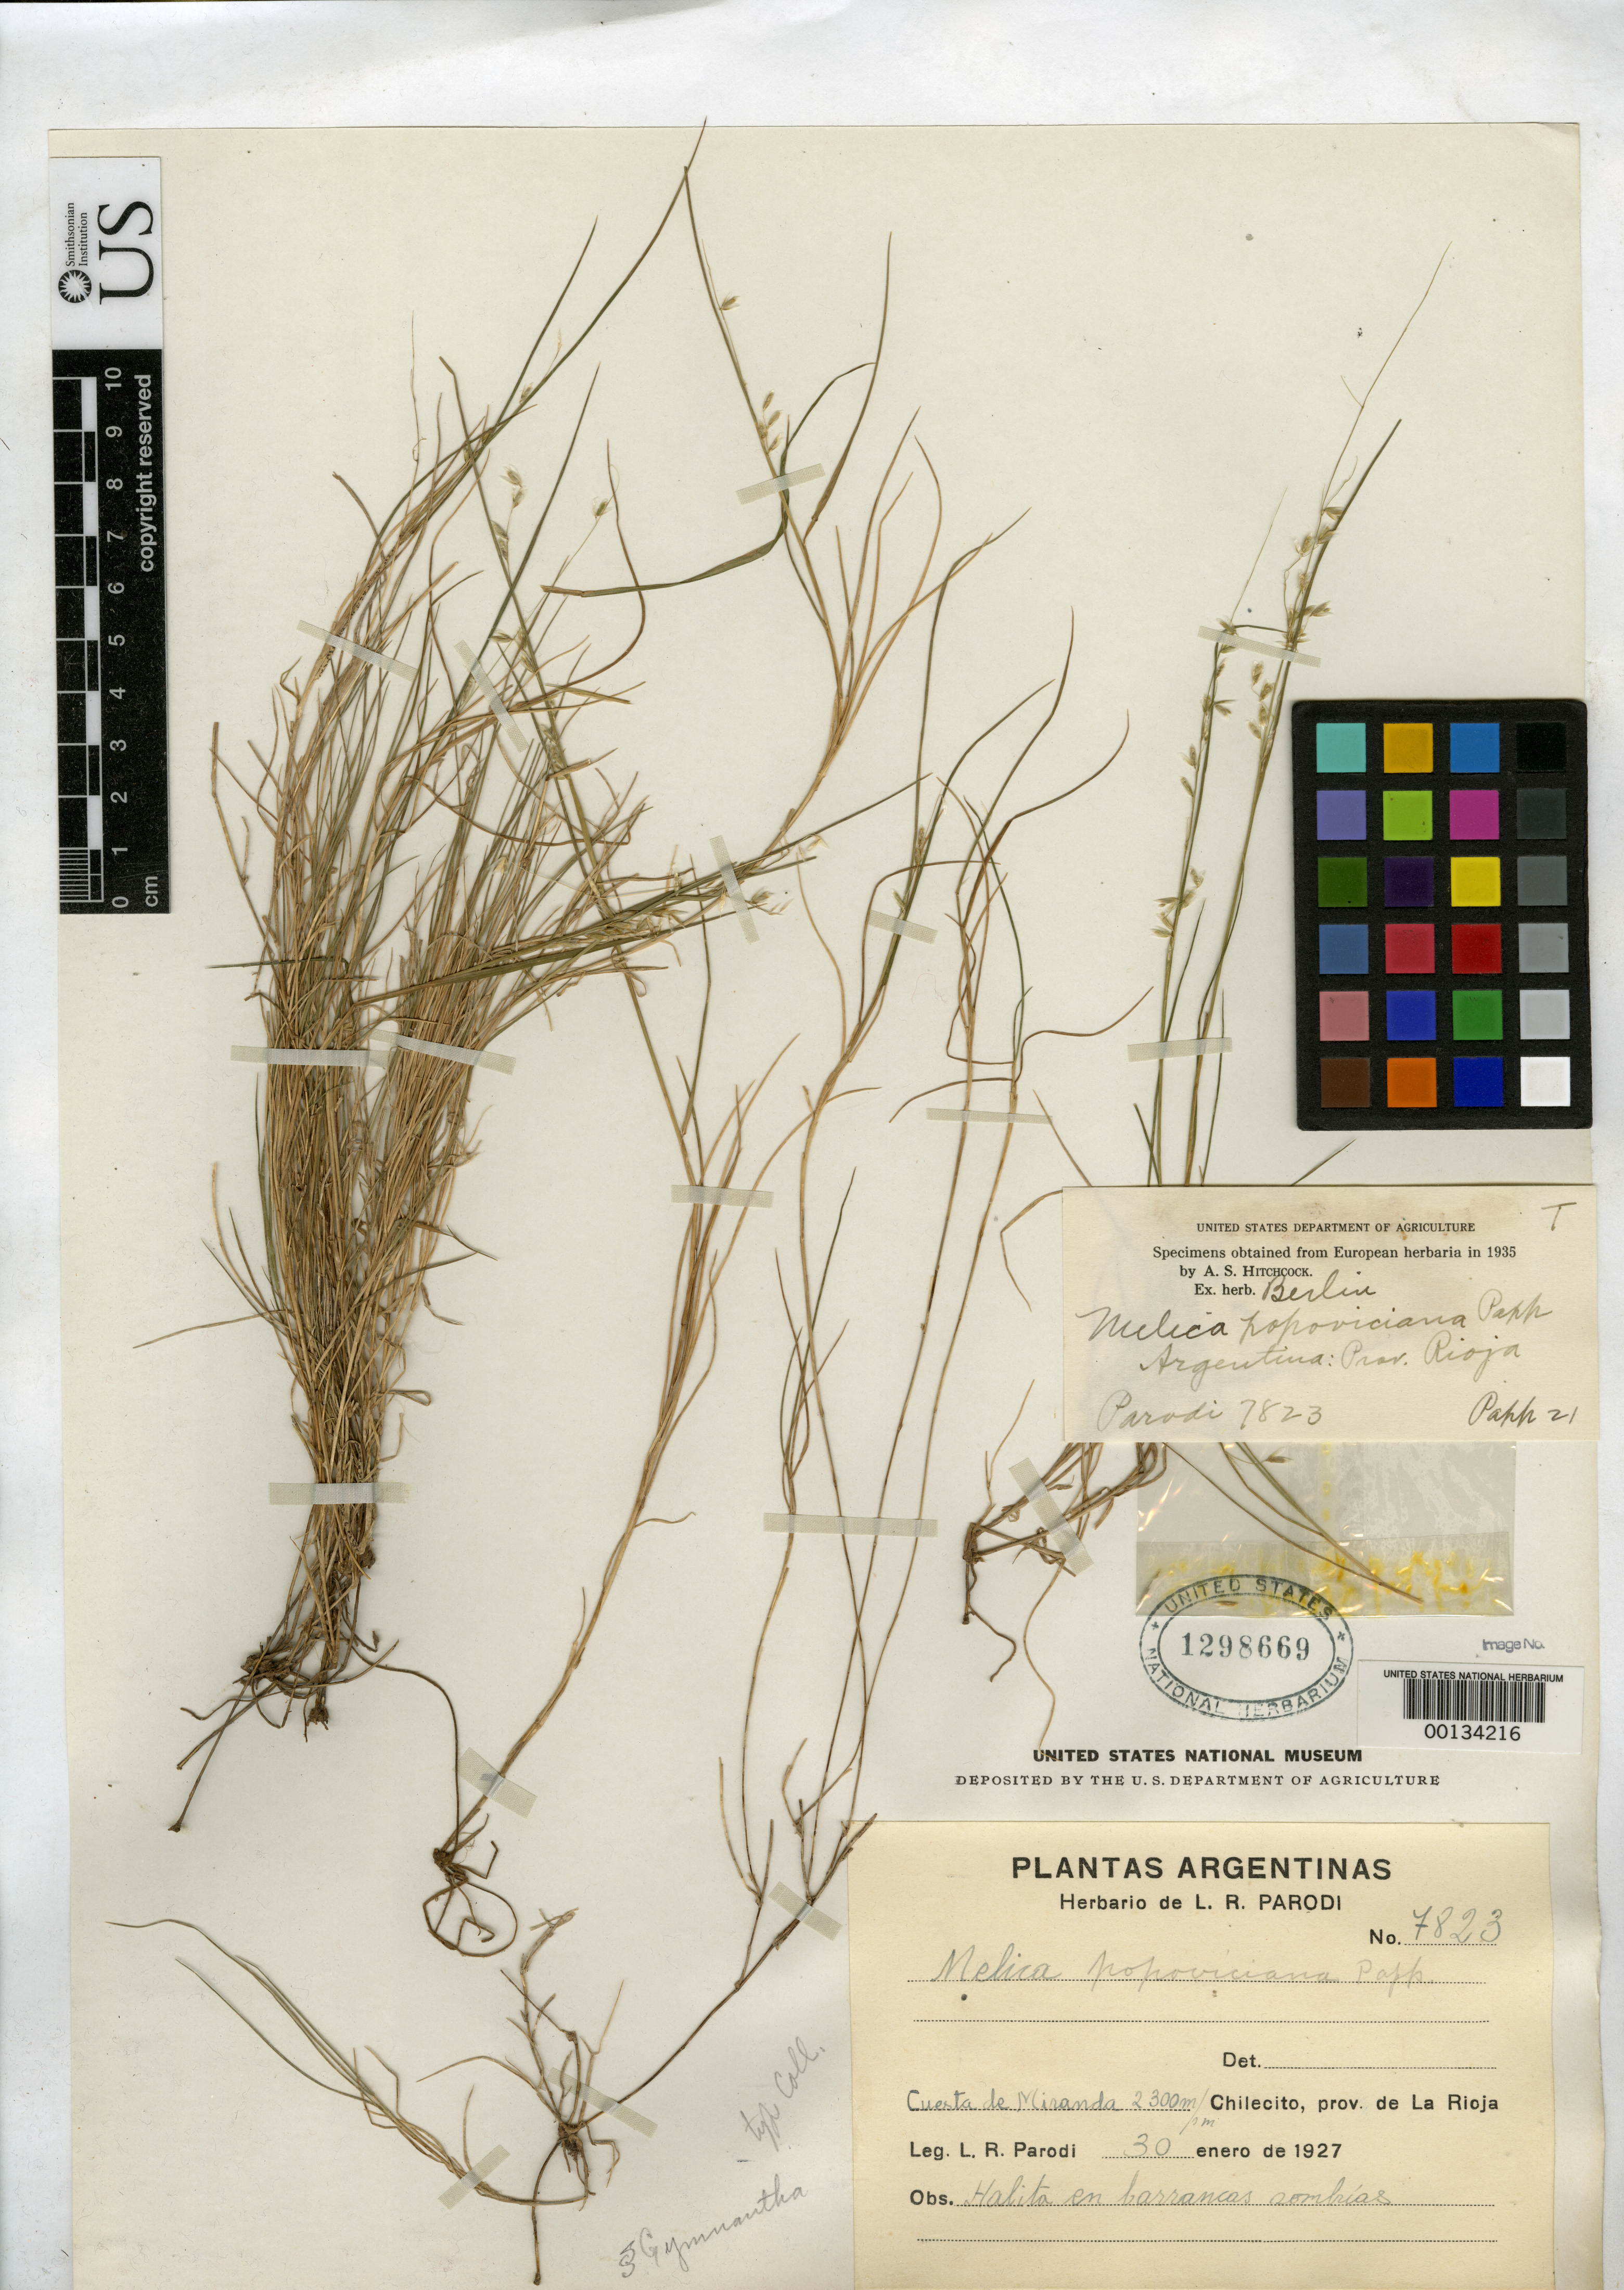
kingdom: Plantae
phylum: Tracheophyta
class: Liliopsida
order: Poales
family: Poaceae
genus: Melica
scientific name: Melica popoviciana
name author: Papp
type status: Isotype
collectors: L. R. Parodi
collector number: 7823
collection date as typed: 30 Jan 1927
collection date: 1927-01-30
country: Argentina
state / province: La Rioja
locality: Cuesta de Miranda, Chilecito.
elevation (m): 2300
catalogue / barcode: US 1298669